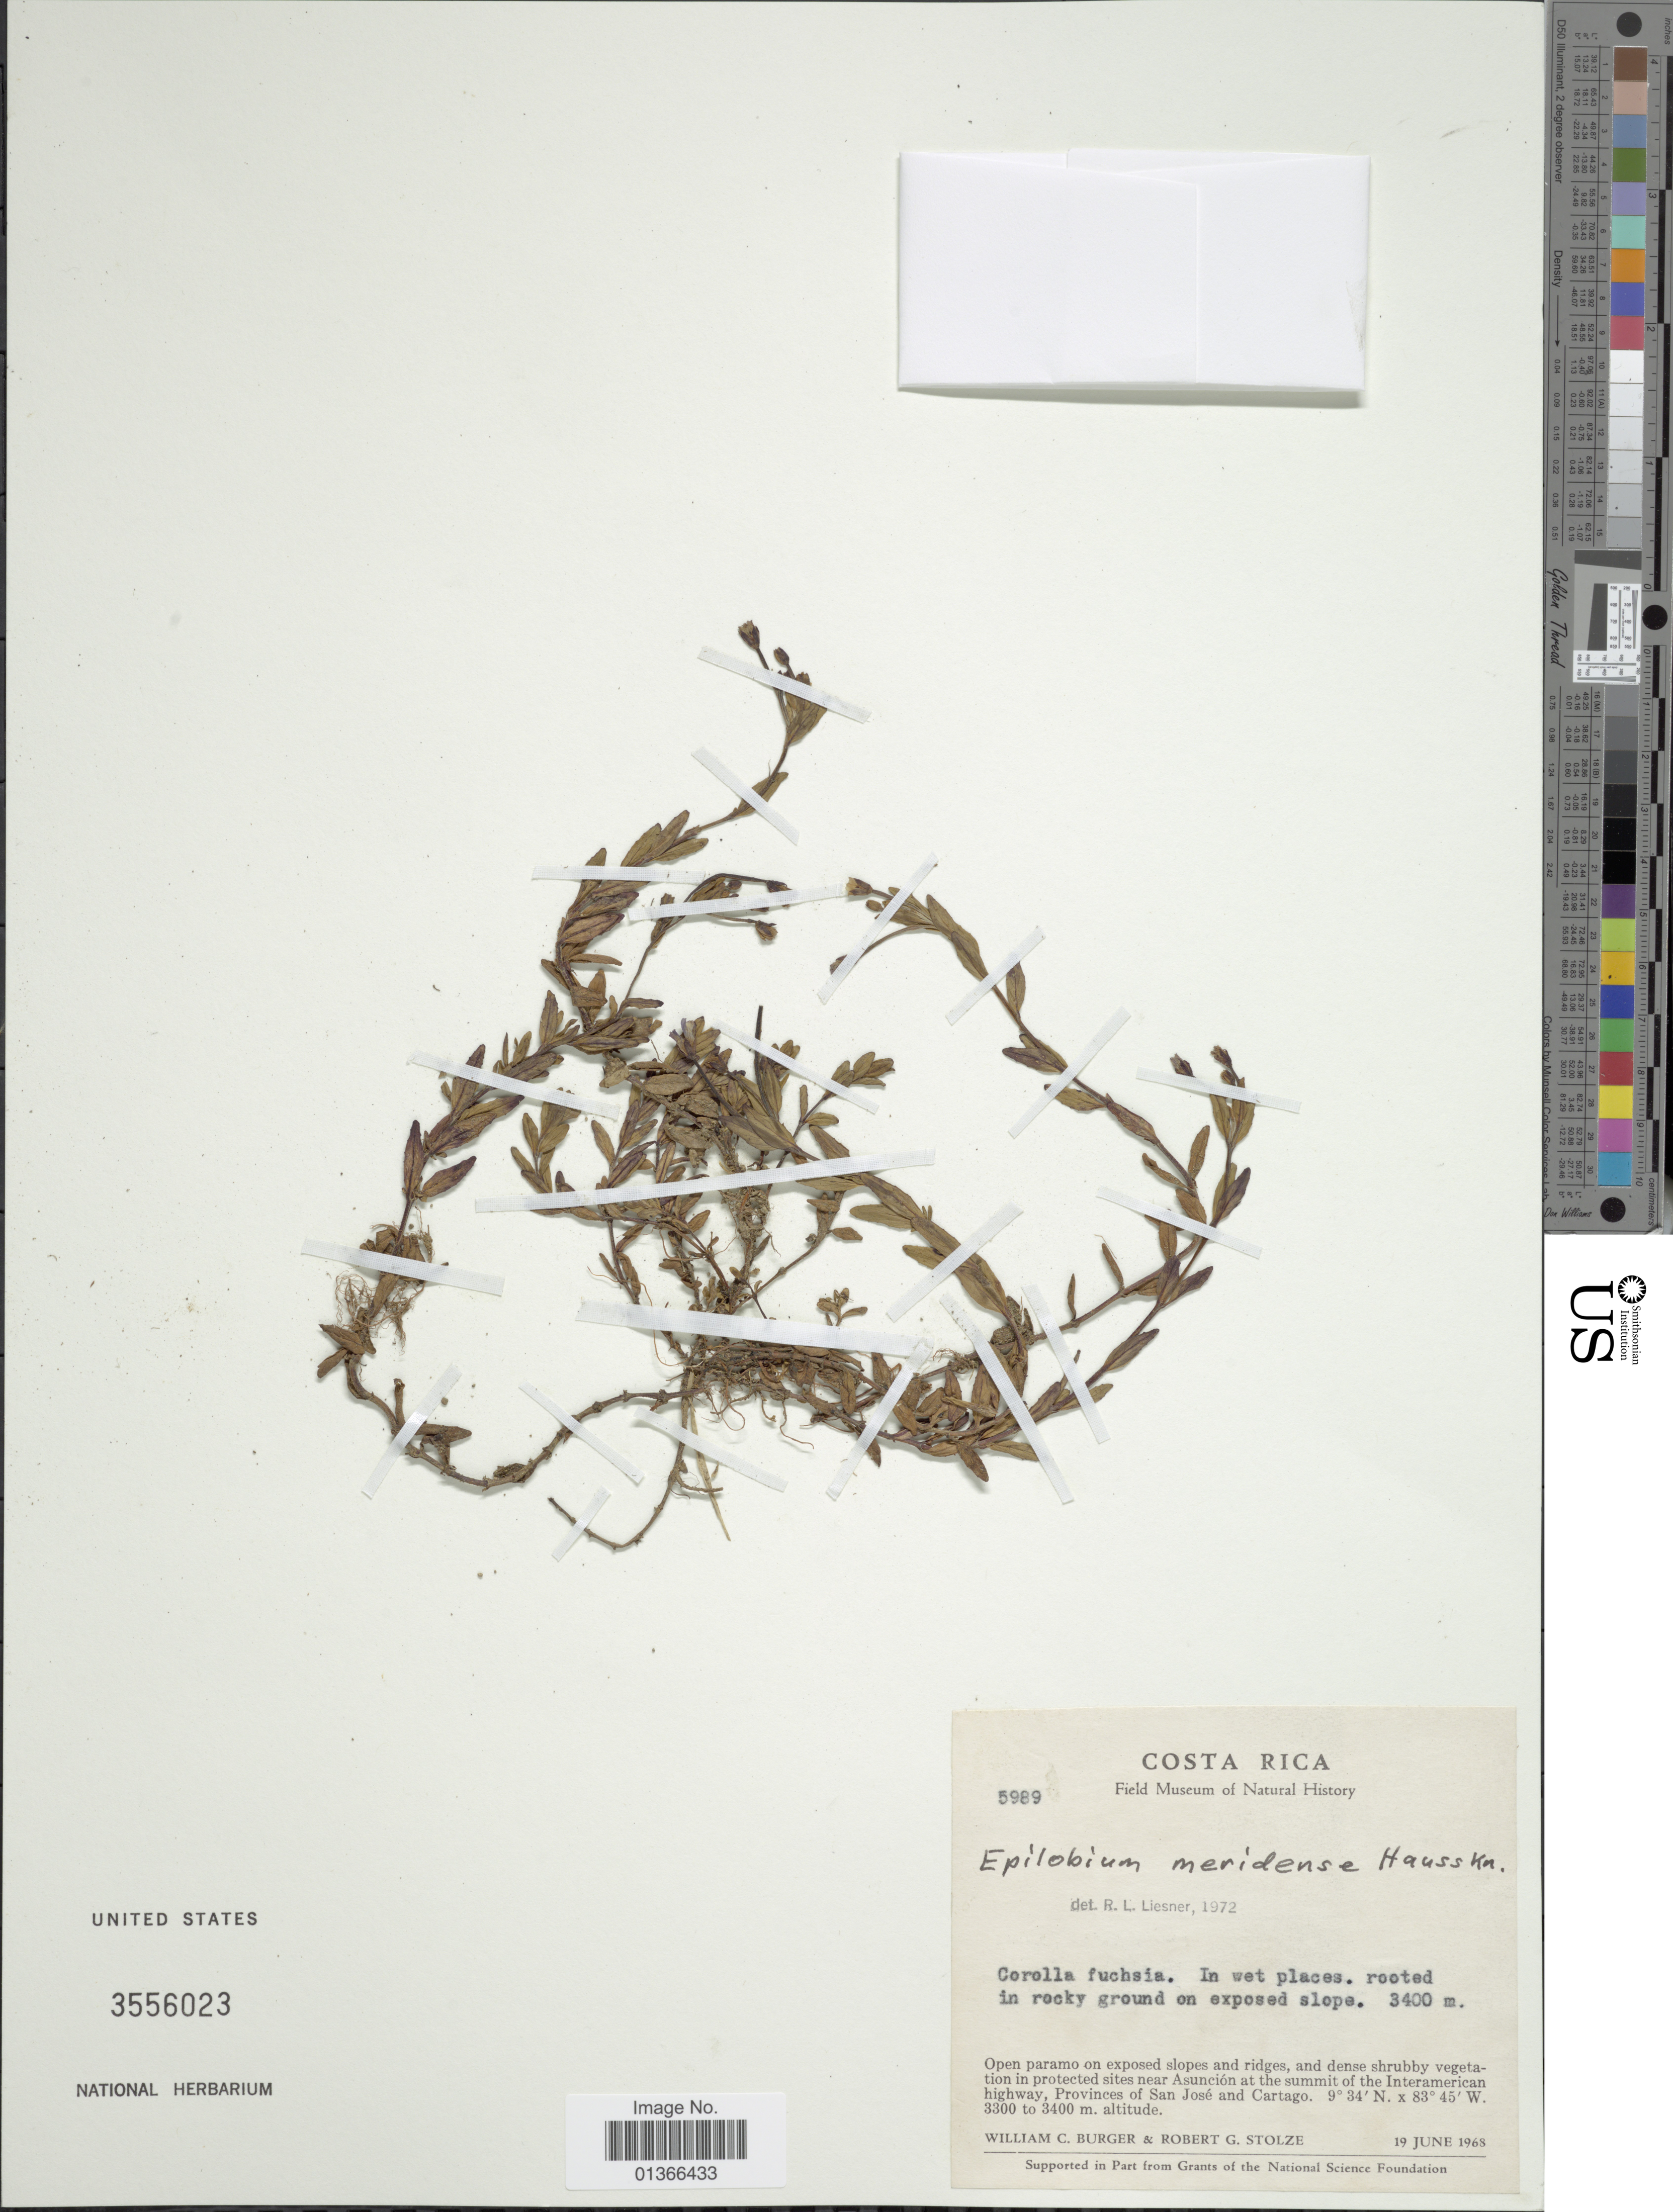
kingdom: Plantae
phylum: Tracheophyta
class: Magnoliopsida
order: Myrtales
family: Onagraceae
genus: Epilobium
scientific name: Epilobium denticulatum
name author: Ruiz & Pav.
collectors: W. Burger & R. G. Stolze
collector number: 5989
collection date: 1968-06-19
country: Costa Rica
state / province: San José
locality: Open paramo on exposed slopes and ridges, and dense shrubby vegetation in protected sites near Asunción at the summit of the Interamerican highway, Province Cartago.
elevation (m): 3300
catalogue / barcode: US 3556023